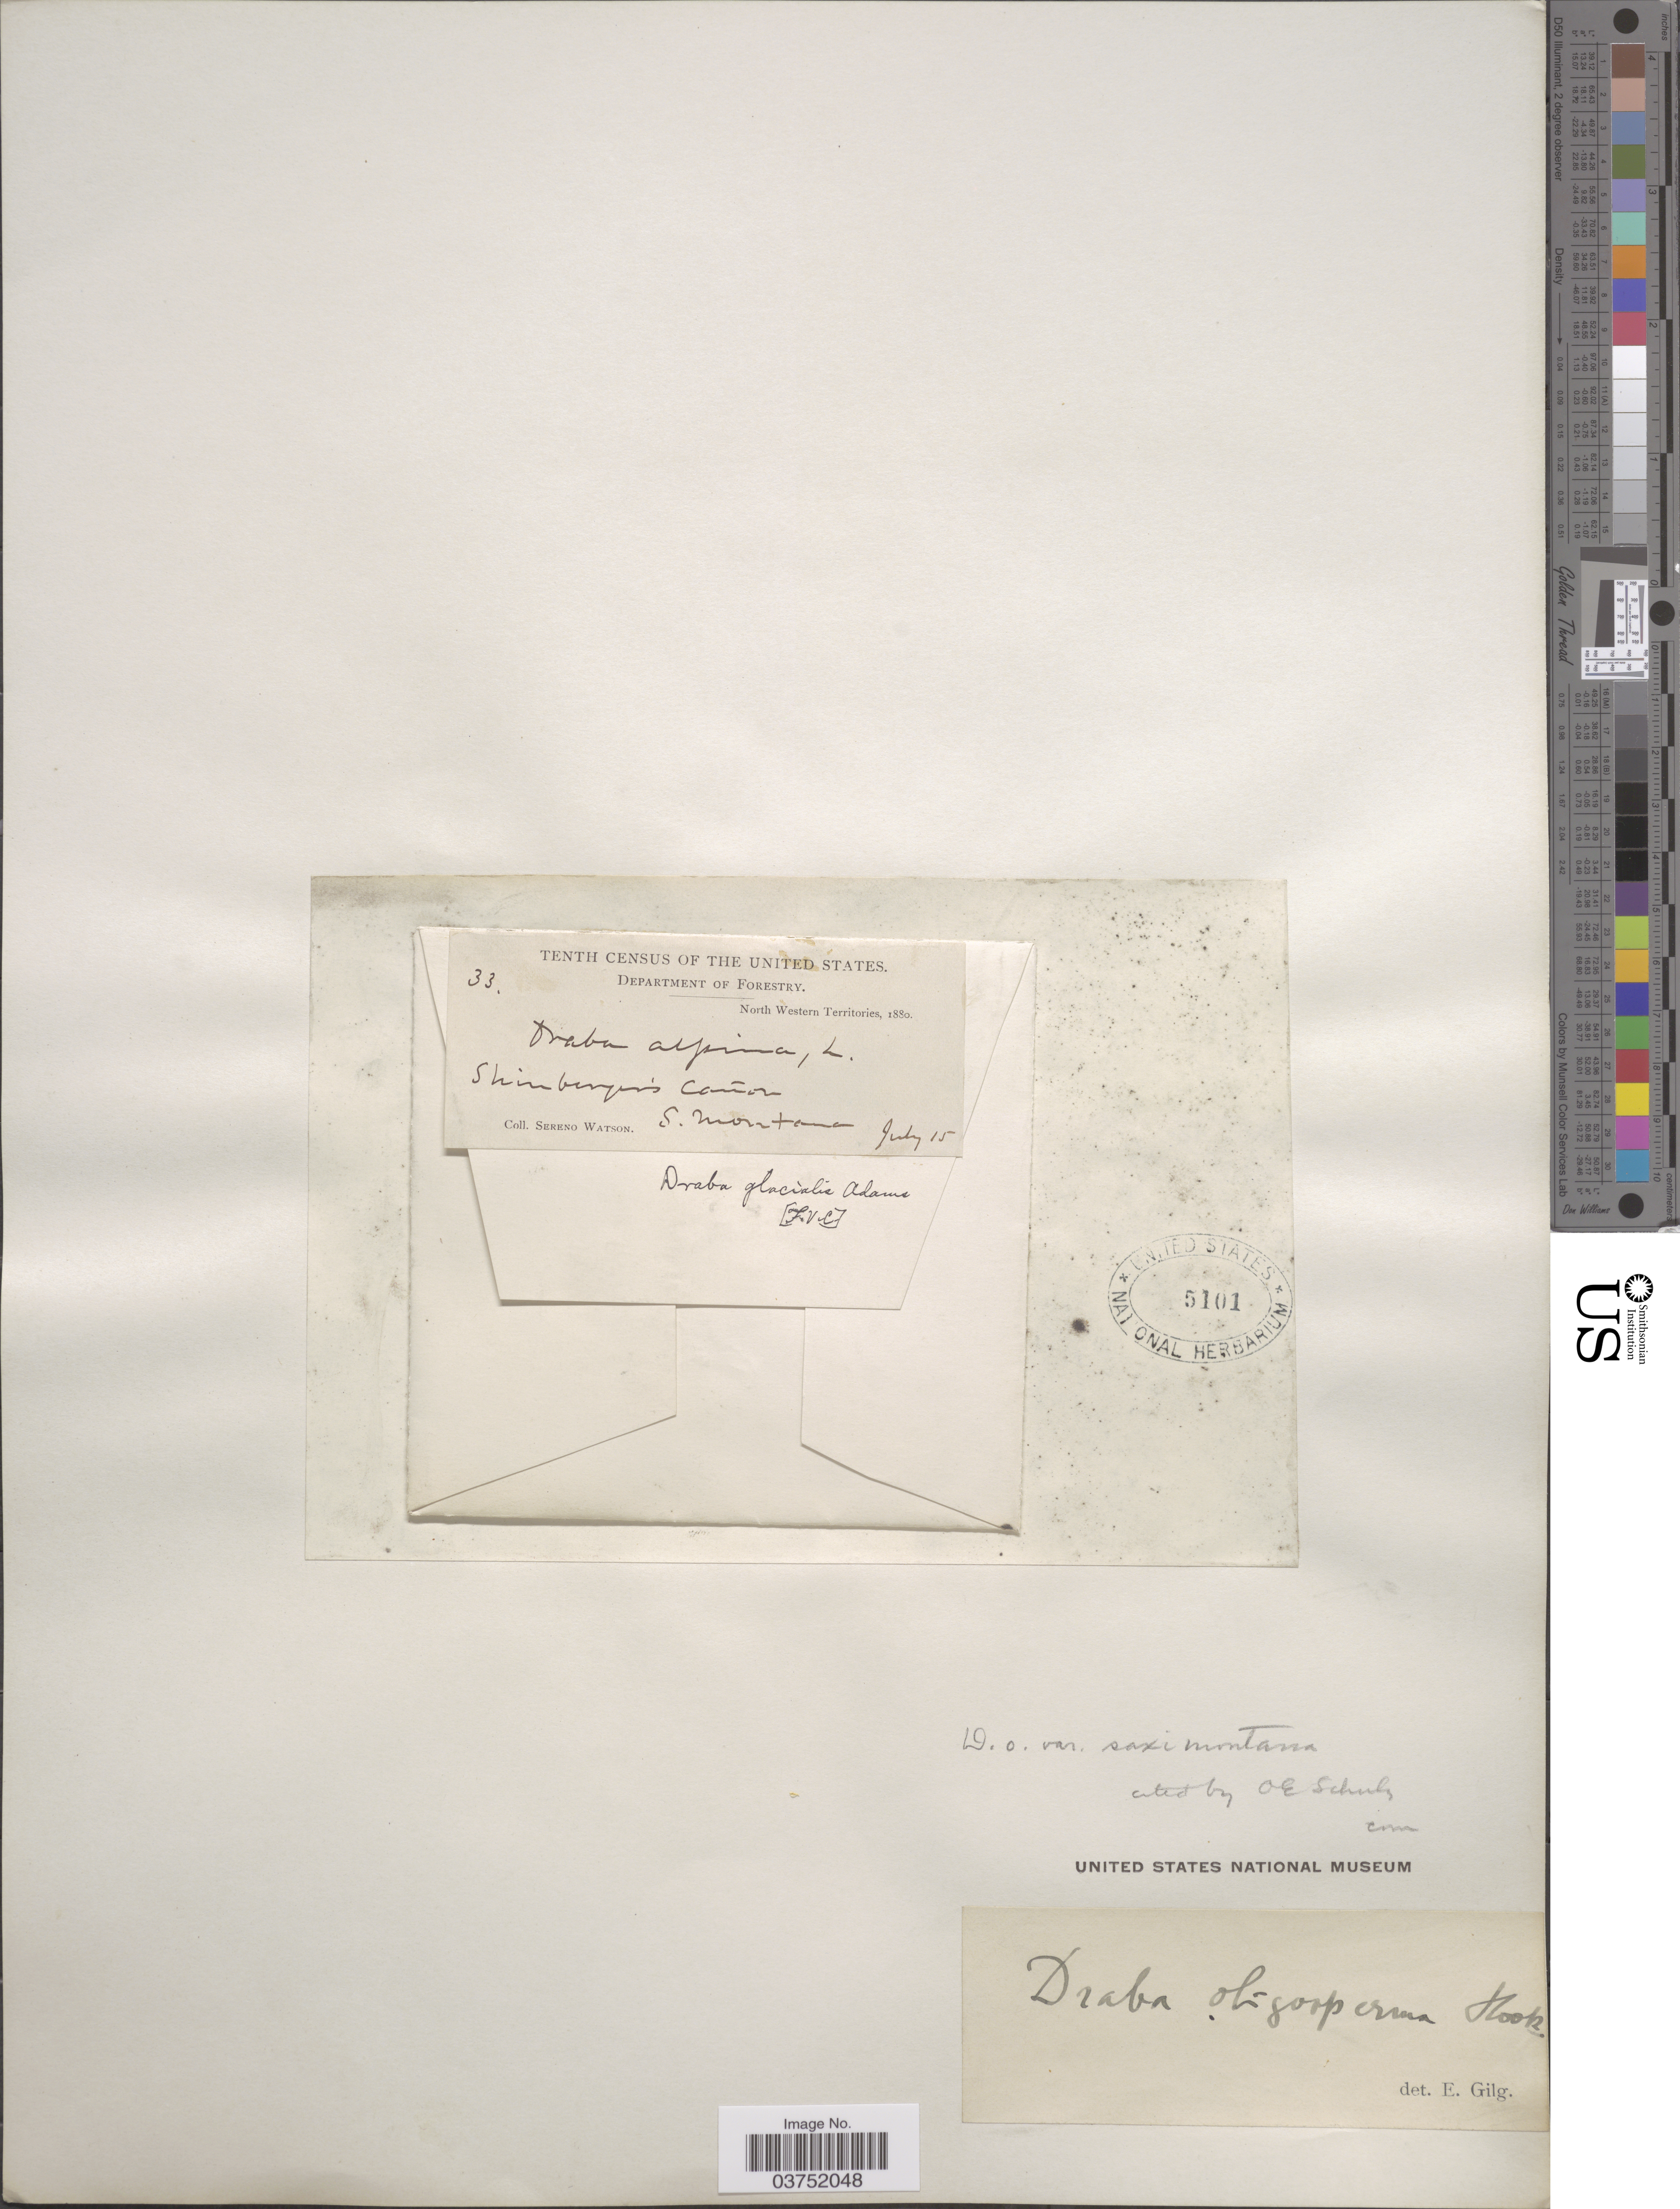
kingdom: Plantae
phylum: Tracheophyta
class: Magnoliopsida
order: Brassicales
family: Brassicaceae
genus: Draba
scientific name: Draba oligosperma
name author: Hook.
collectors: S. Watson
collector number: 33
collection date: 1880-07-15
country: United States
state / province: Montana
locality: North Western Territories. Shinberger's Cañon.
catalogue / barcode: US 5101